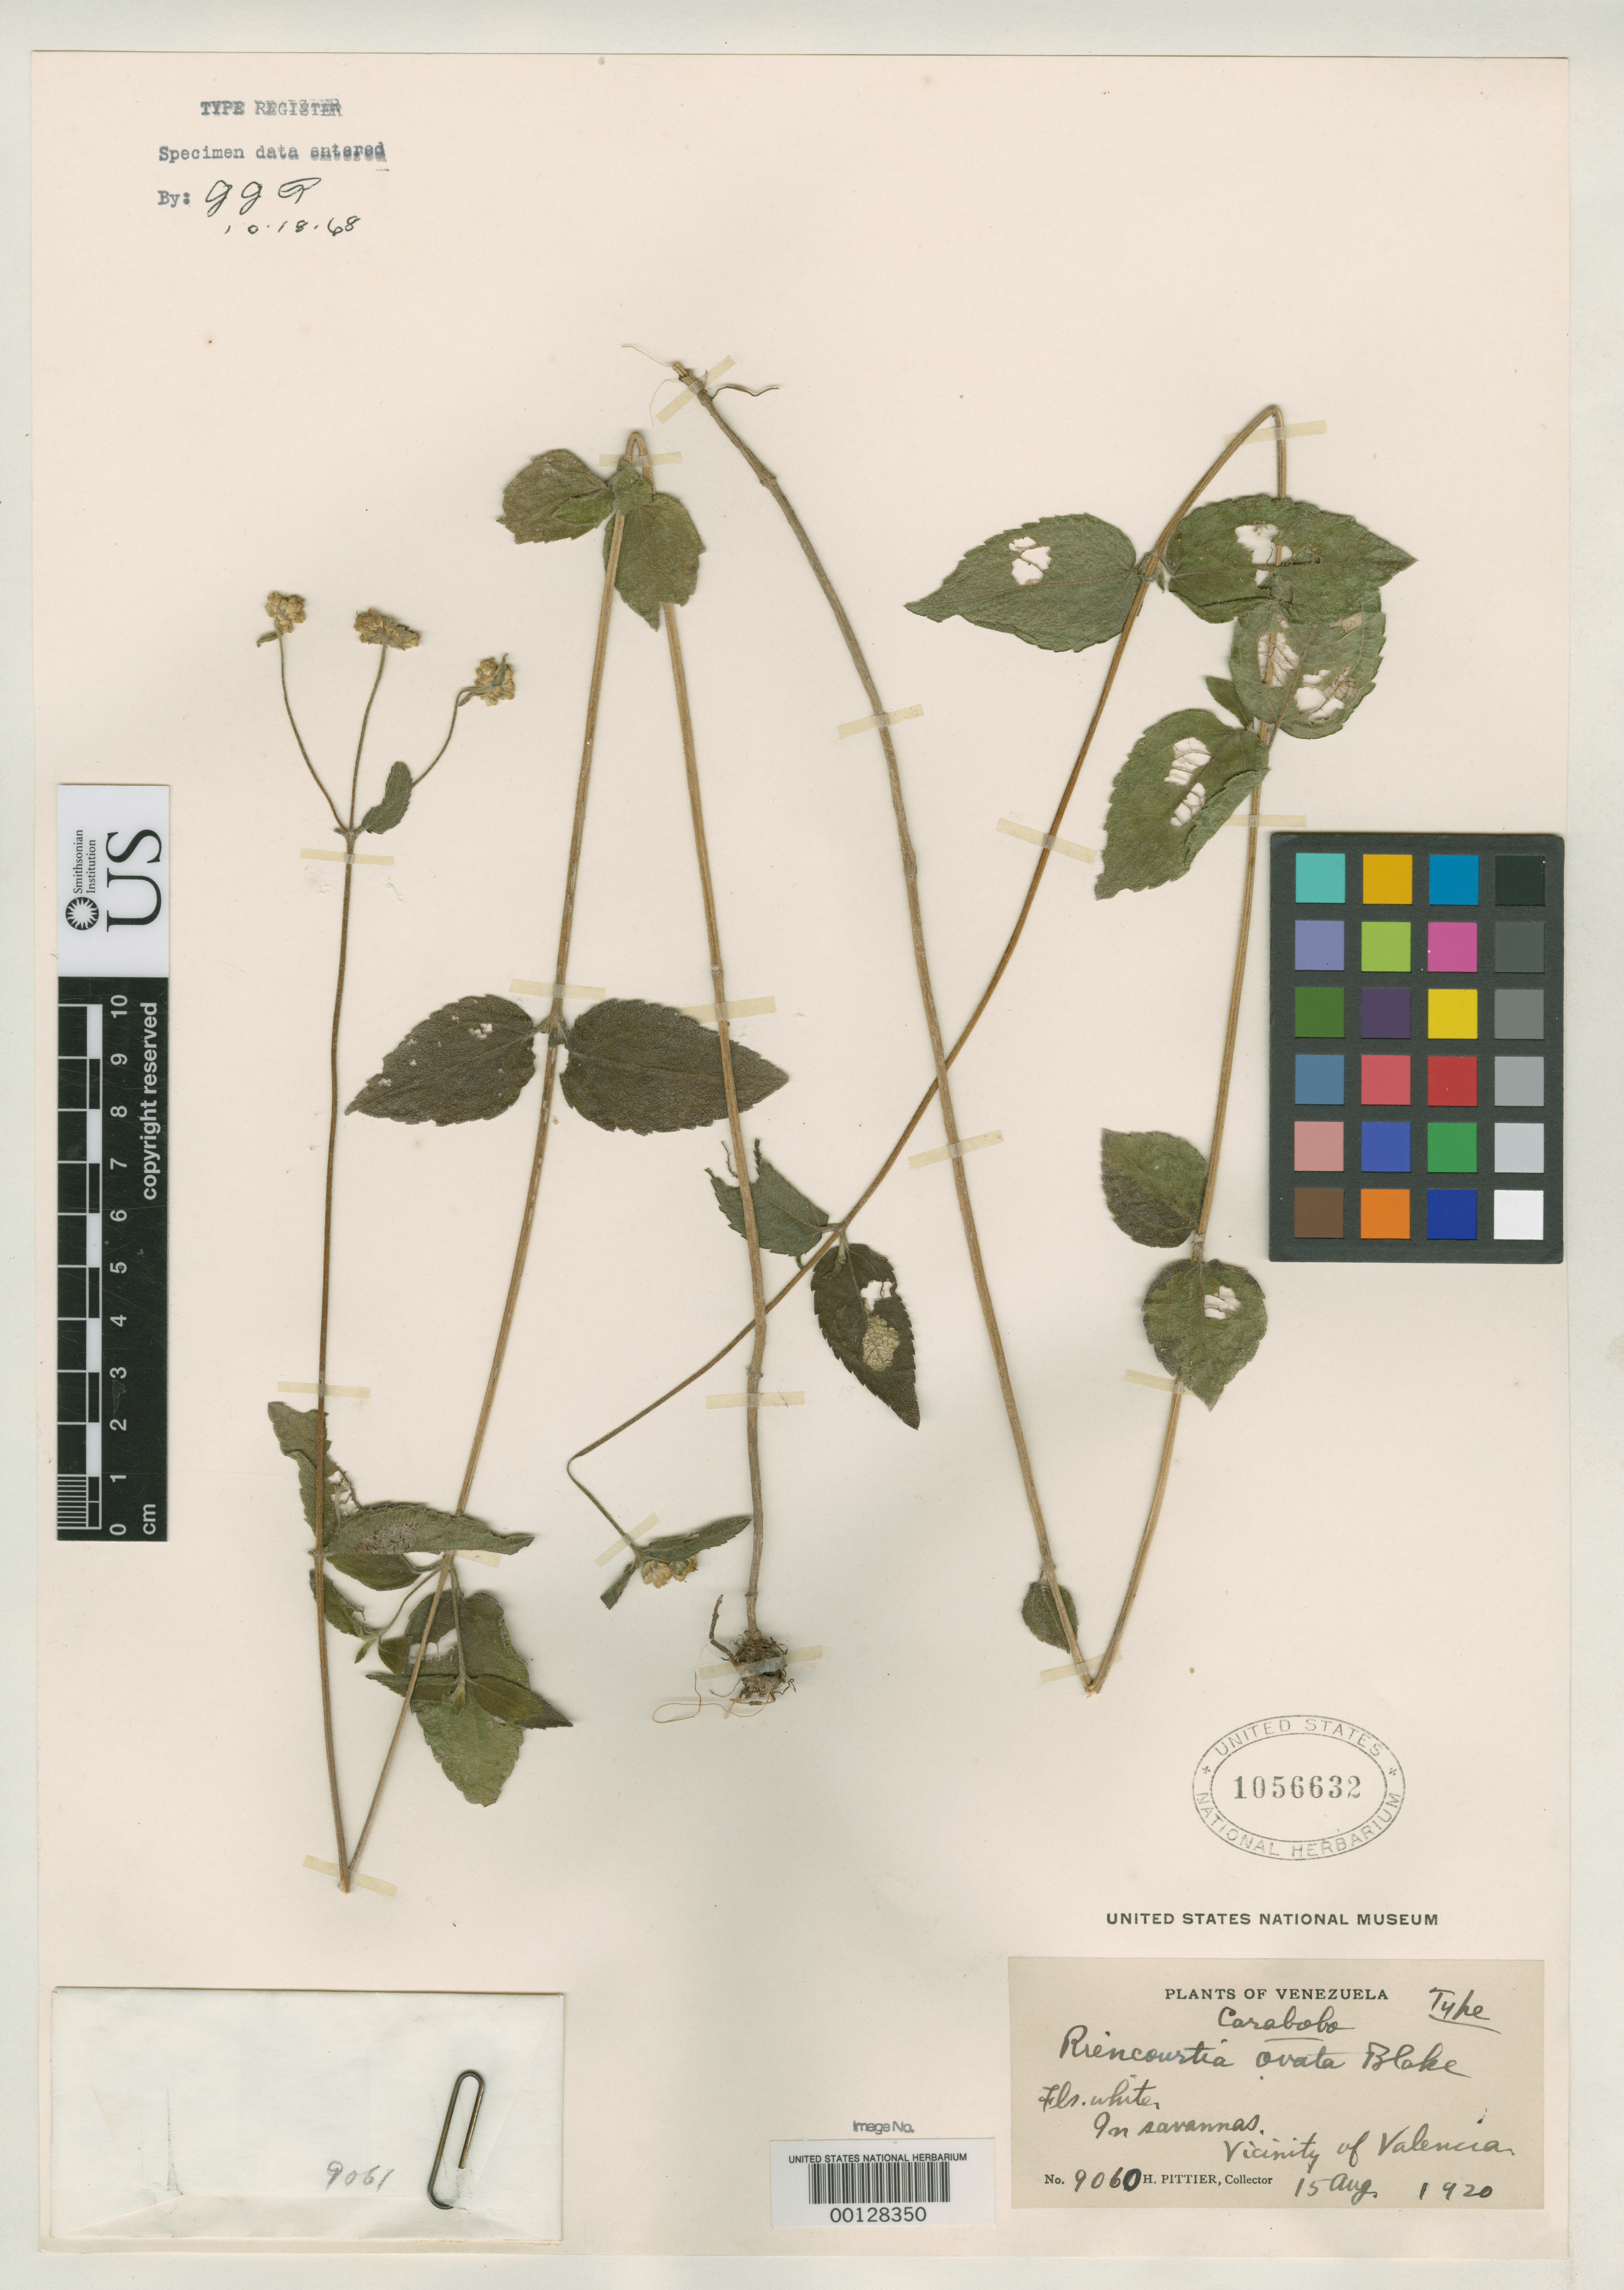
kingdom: Plantae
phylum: Tracheophyta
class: Magnoliopsida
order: Asterales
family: Asteraceae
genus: Riencourtia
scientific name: Riencourtia ovata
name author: S.F. Blake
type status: Holotype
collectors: H. F. Pittier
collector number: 9060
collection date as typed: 15 Aug 1920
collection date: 1920-08-15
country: Venezuela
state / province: Carabobo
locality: Near Valencia.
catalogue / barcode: US 1056632